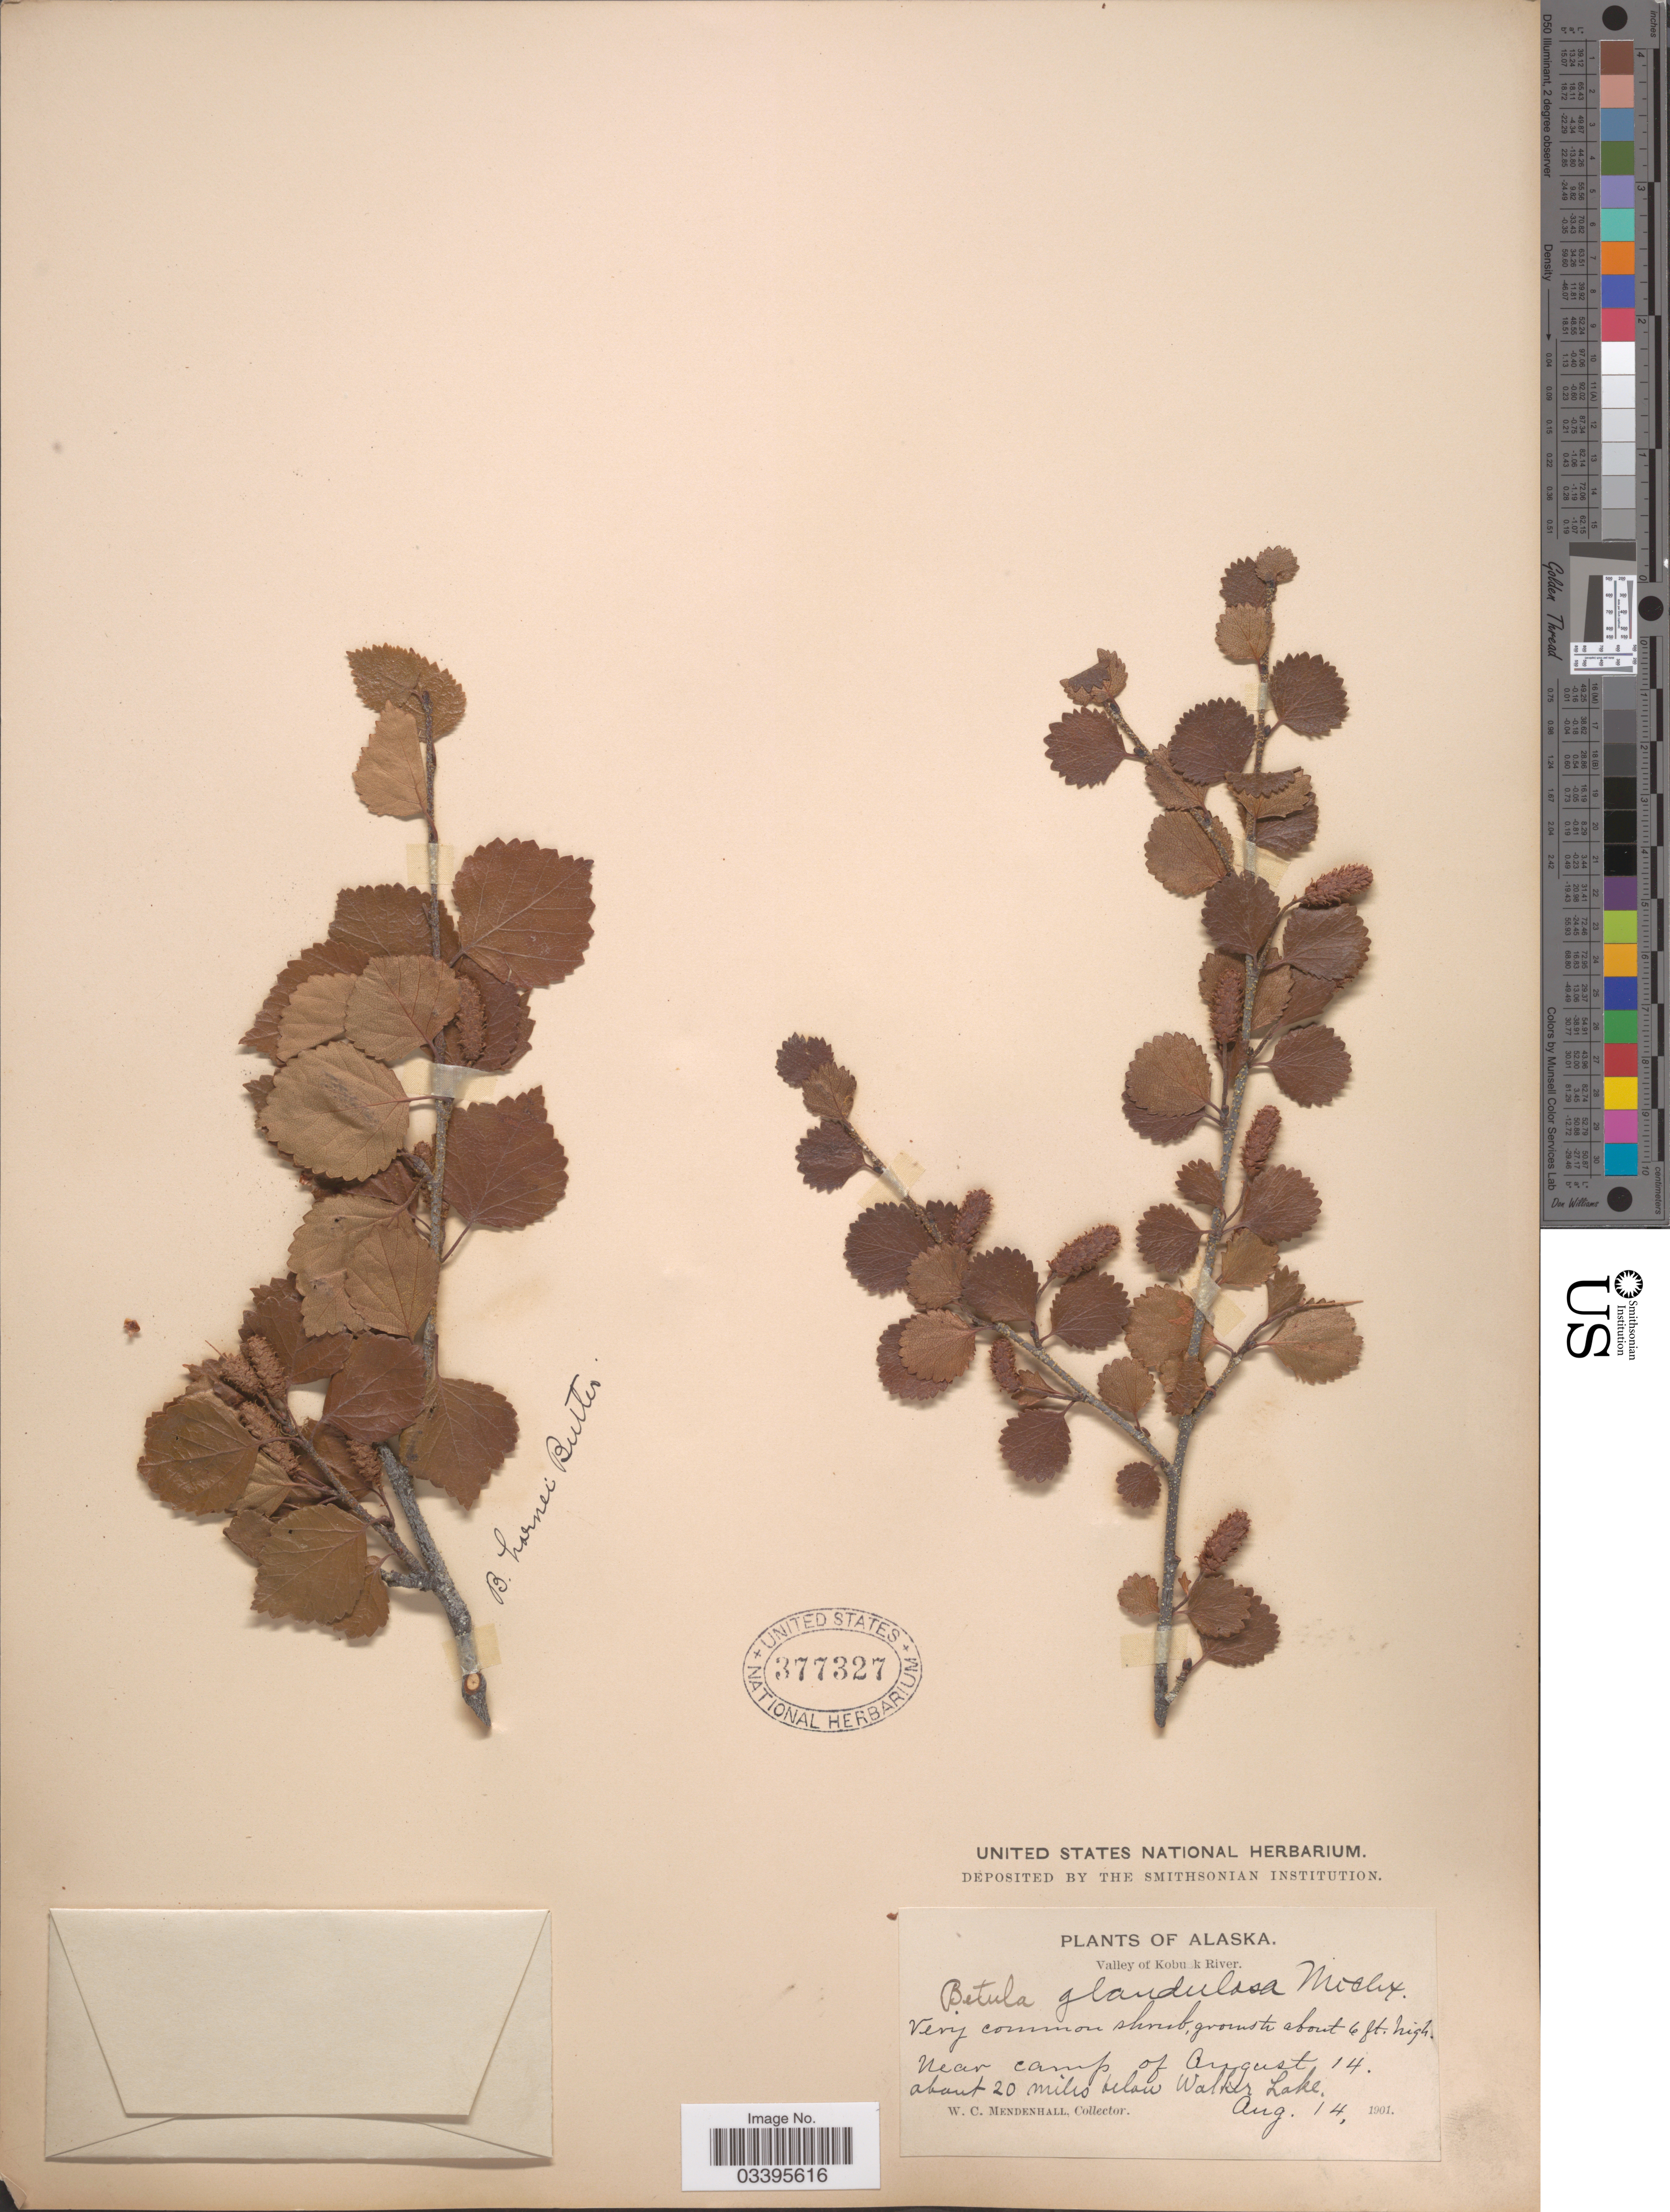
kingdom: Plantae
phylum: Tracheophyta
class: Magnoliopsida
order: Fagales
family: Betulaceae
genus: Betula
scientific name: Betula x jackii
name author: C.K. Schneid.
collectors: W. Mendenhall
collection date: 1901-08-14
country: United States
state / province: Alaska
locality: Valley of Kobuk River. Near camp of August 14. About 20 miles below Walker Lake.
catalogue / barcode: US 377327